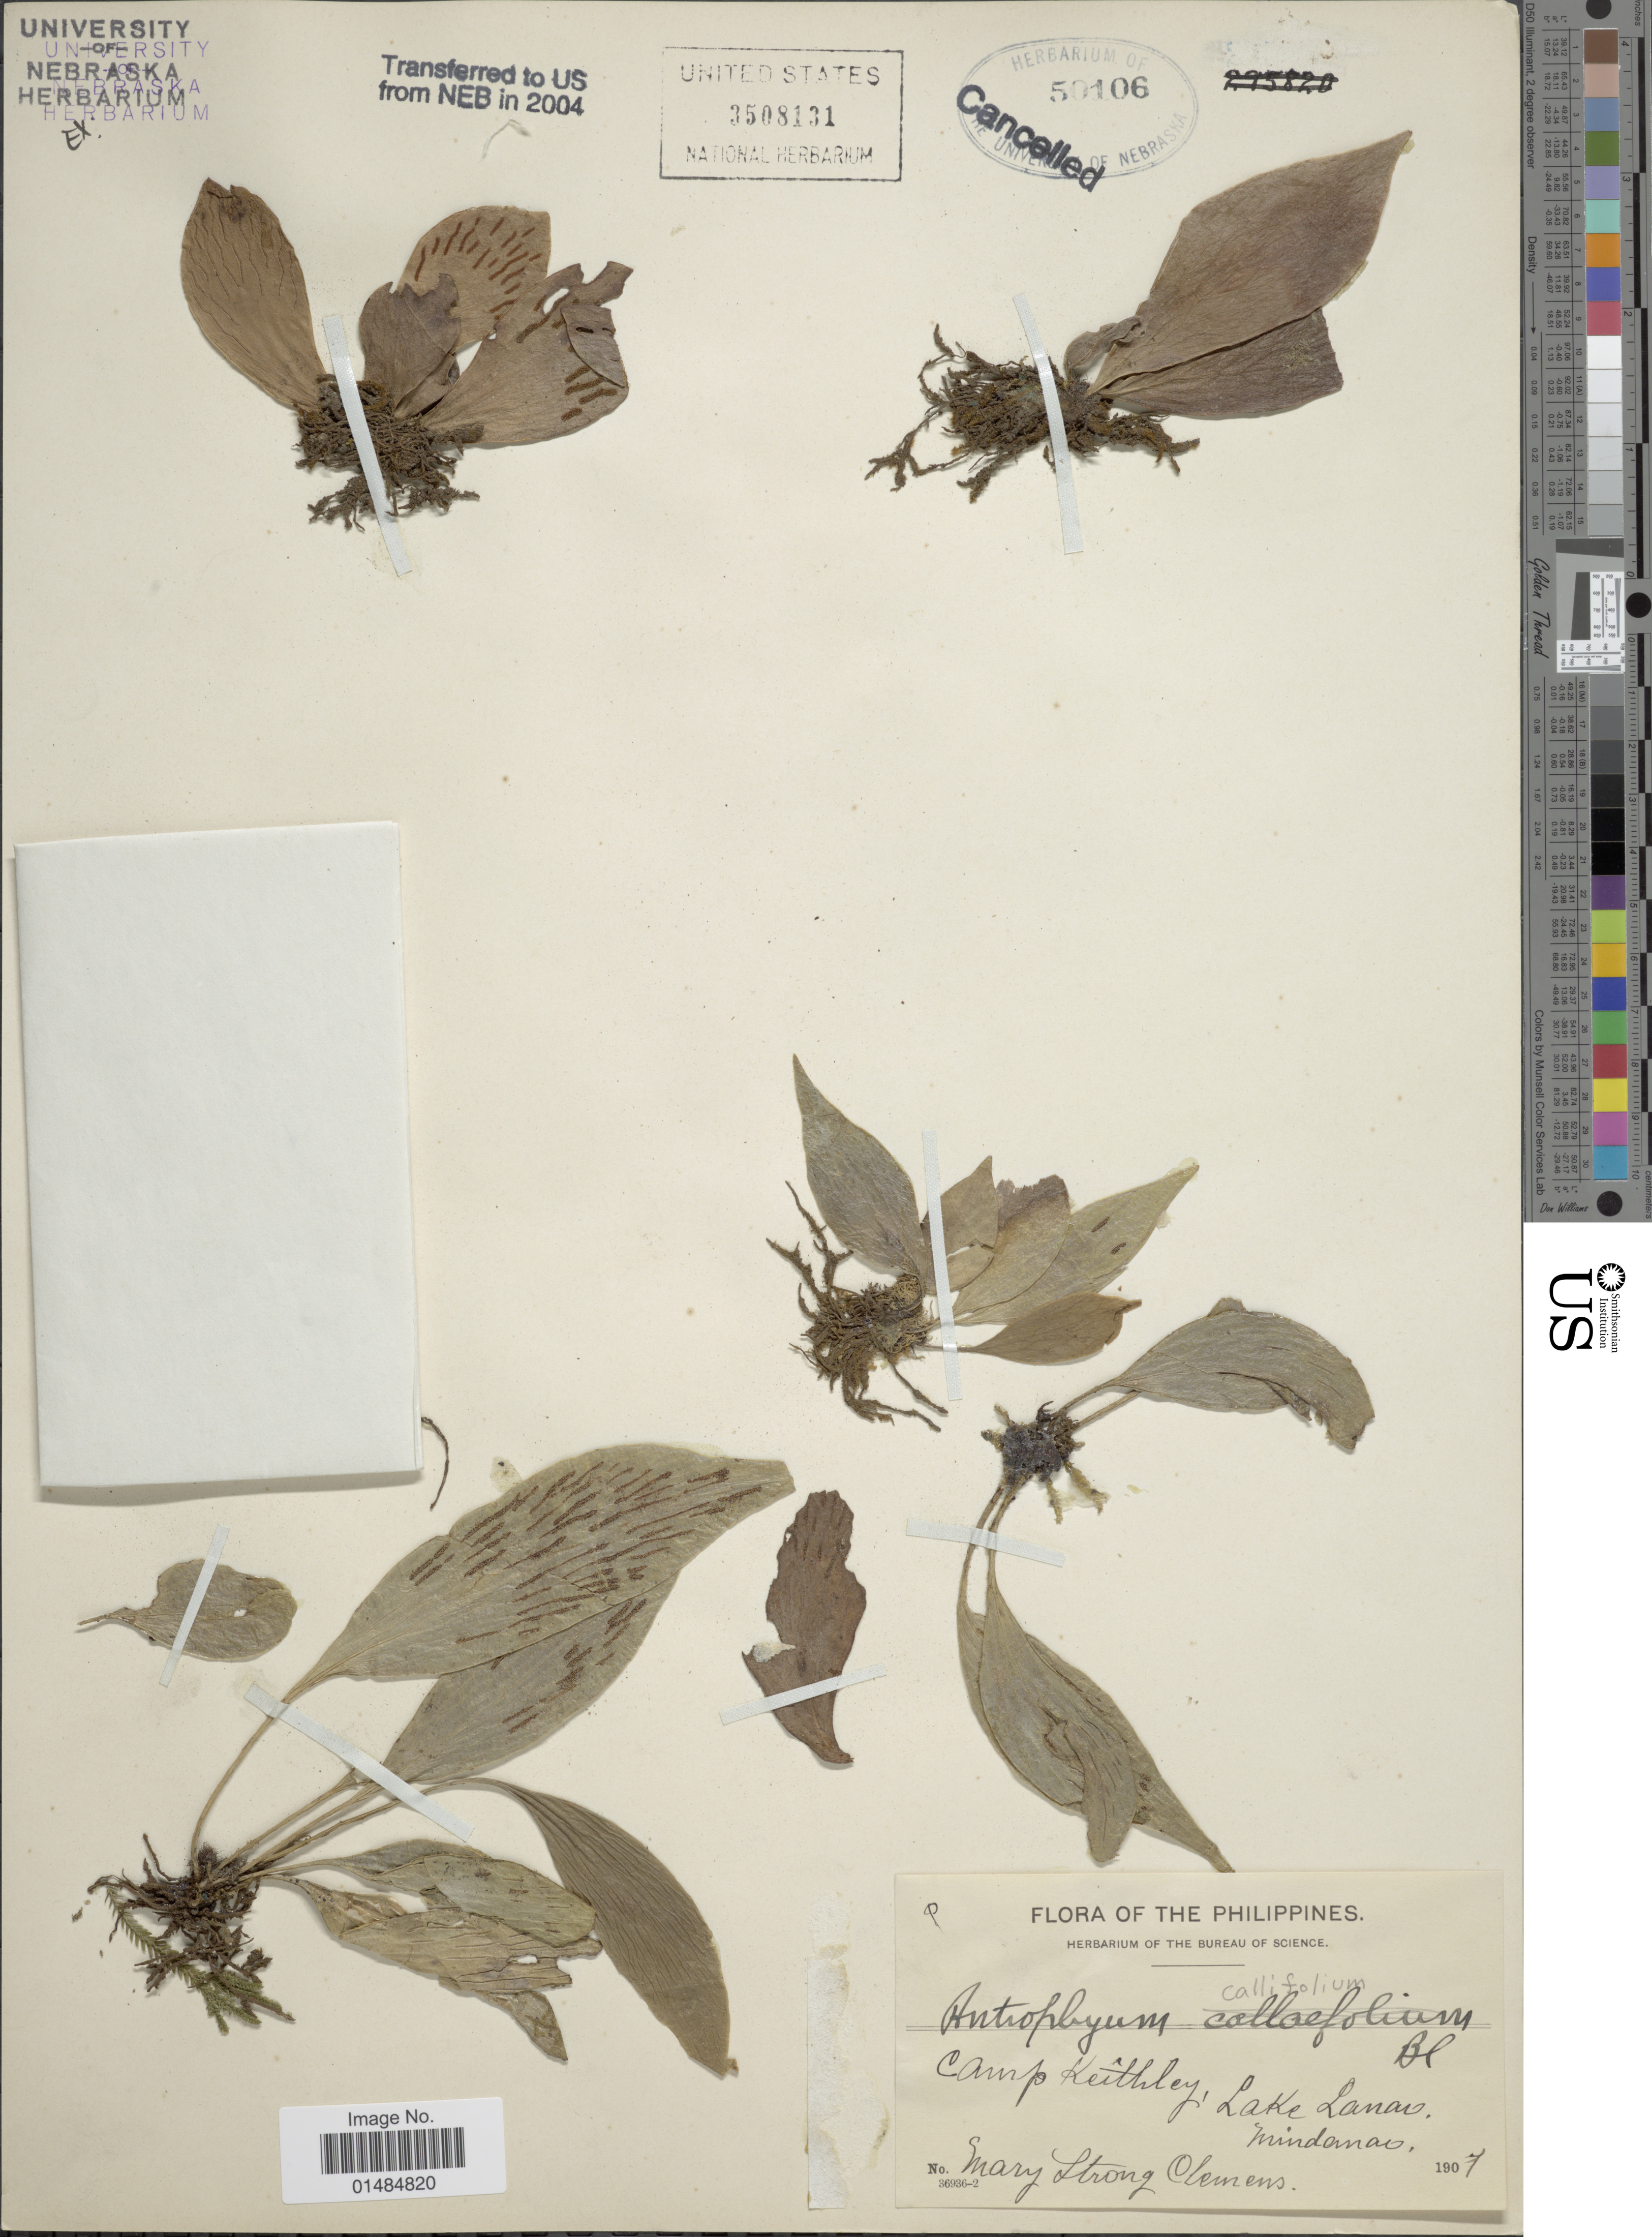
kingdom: Plantae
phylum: Tracheophyta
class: Polypodiopsida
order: Polypodiales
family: Pteridaceae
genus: Antrophyum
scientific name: Antrophyum callifolium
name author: Blume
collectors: M. S. Clemens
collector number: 36936-2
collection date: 1907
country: Philippines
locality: Camp Keithley, Lake Lanao, Mindanao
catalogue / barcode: US 3508131